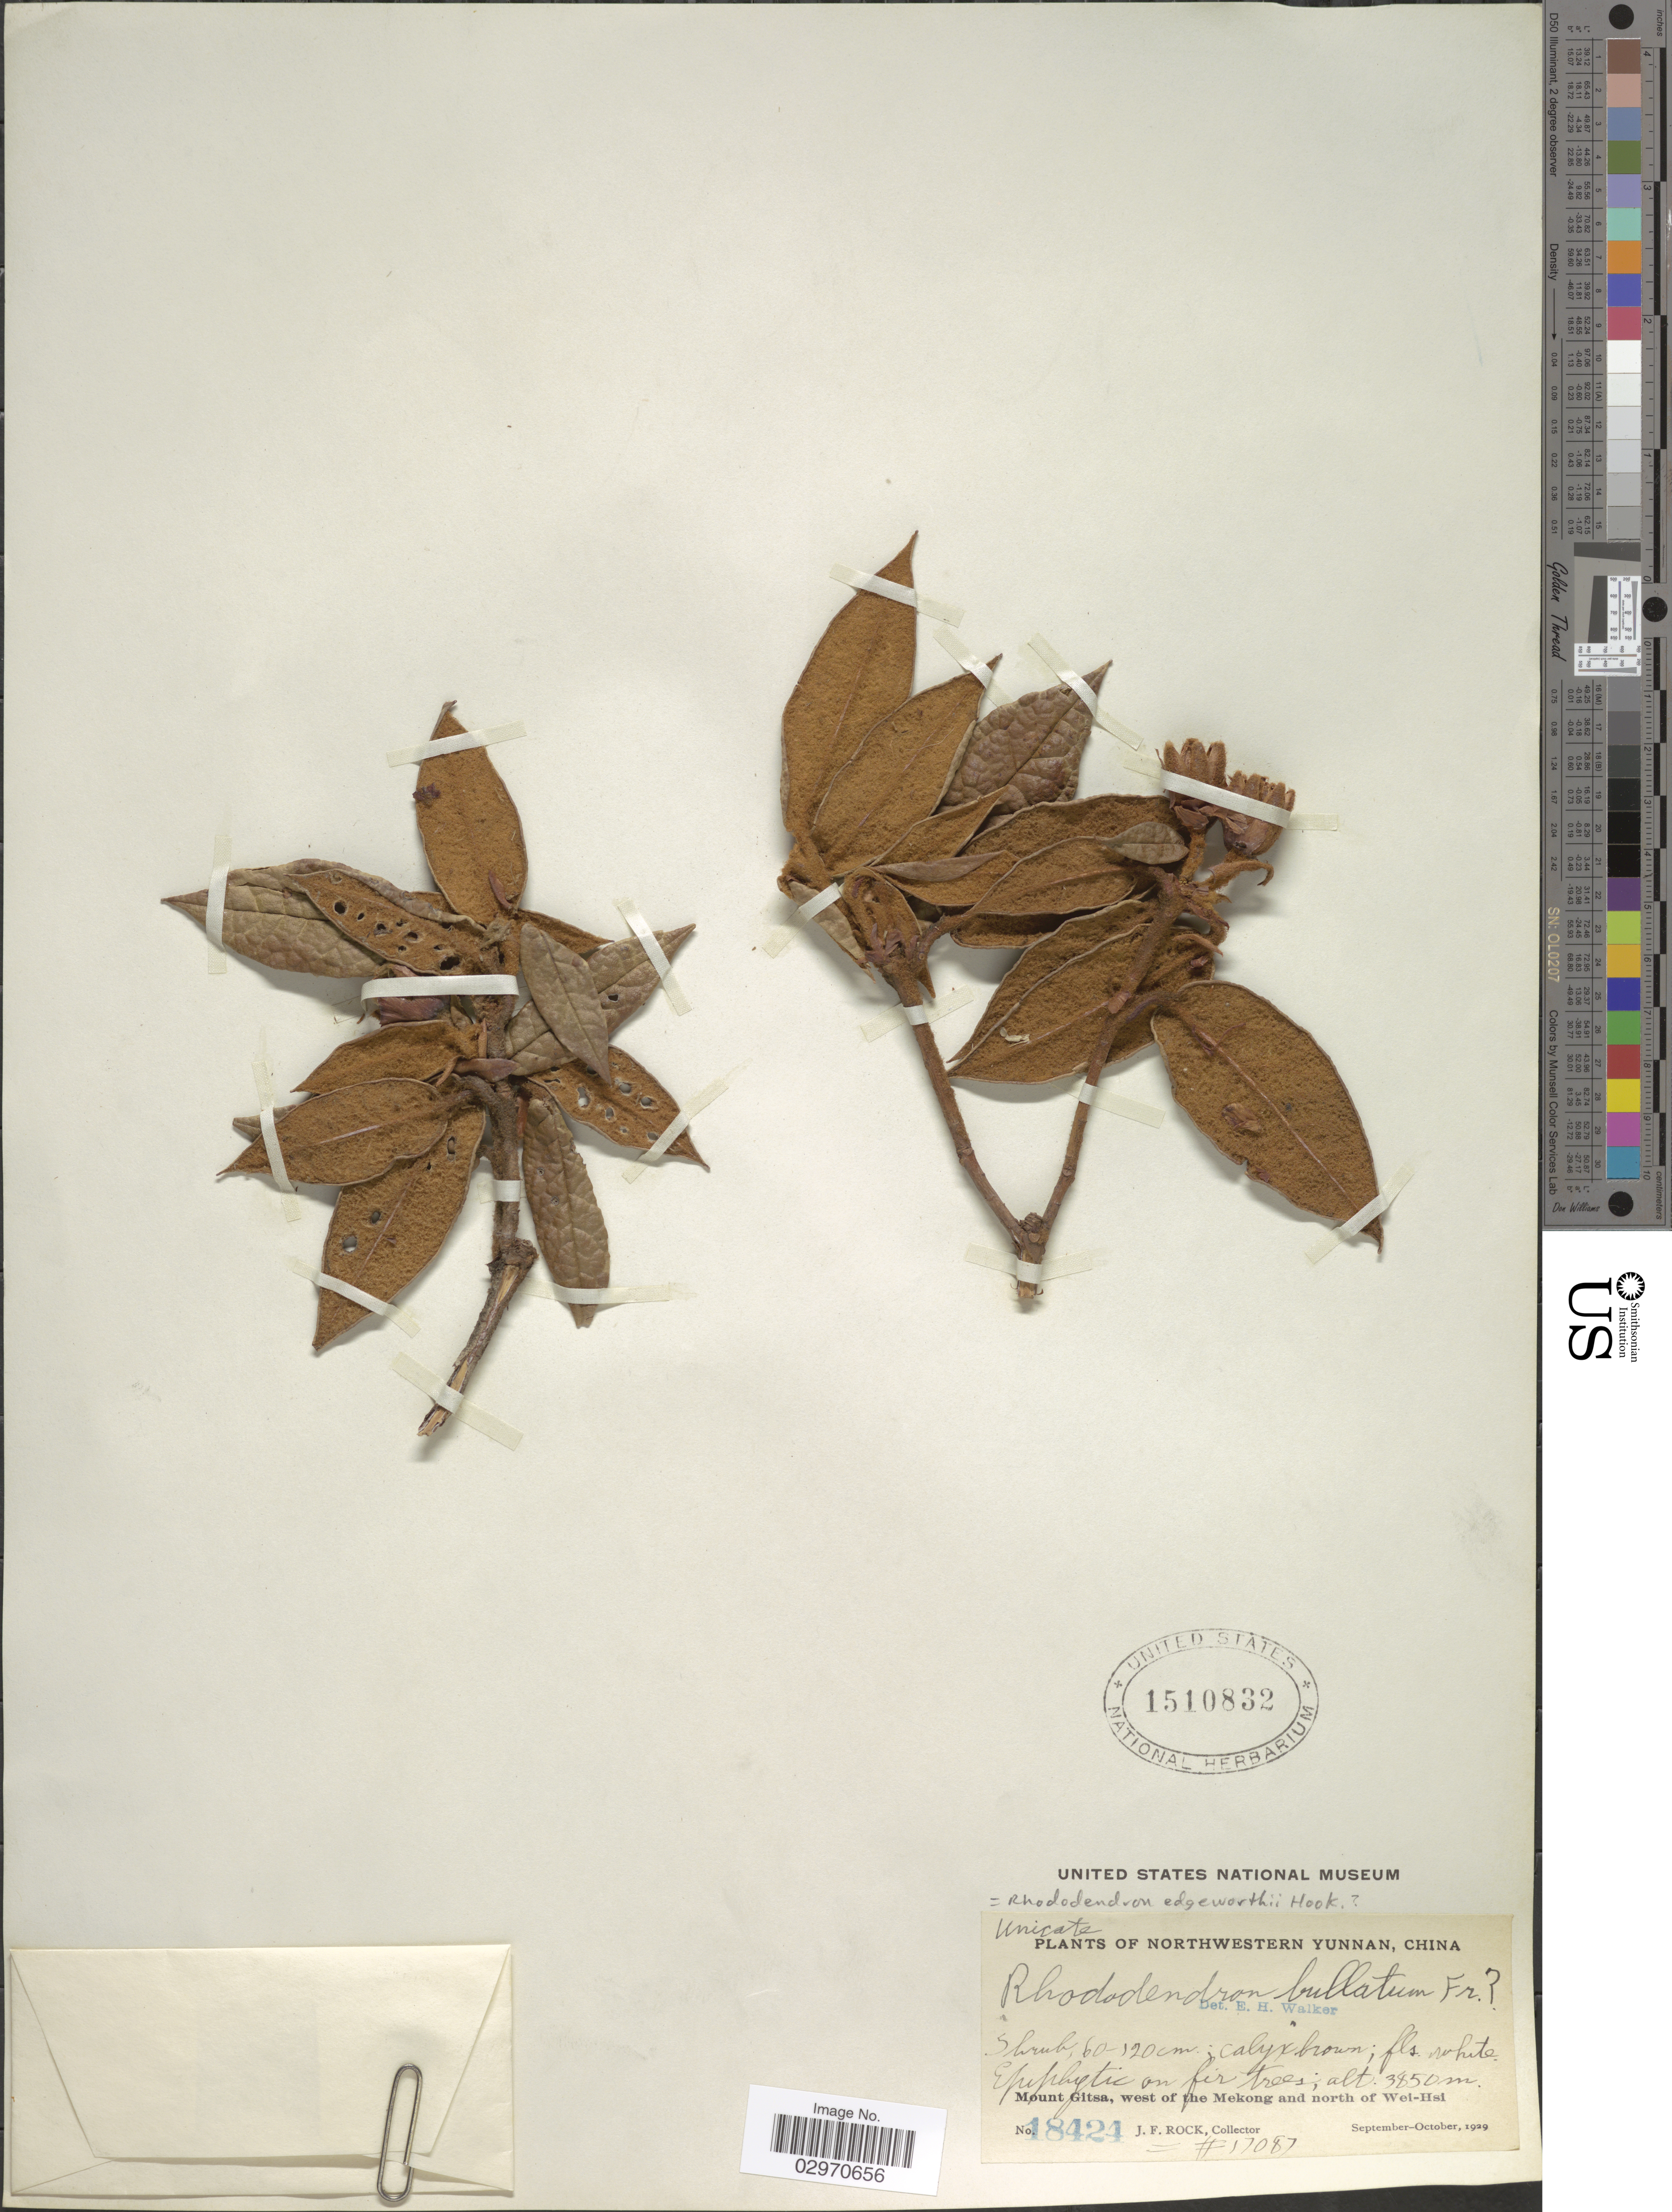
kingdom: Plantae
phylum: Tracheophyta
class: Magnoliopsida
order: Ericales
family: Ericaceae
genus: Rhododendron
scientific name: Rhododendron edgeworthii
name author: Hook.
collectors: J. Rock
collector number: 18424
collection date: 1929-09/1929-10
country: China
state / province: Yunnan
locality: Northwestern Yunnan, Mount Gitsa, west of the Mekong and north of Wei-Hsi.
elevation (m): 3850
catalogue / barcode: US 1510832